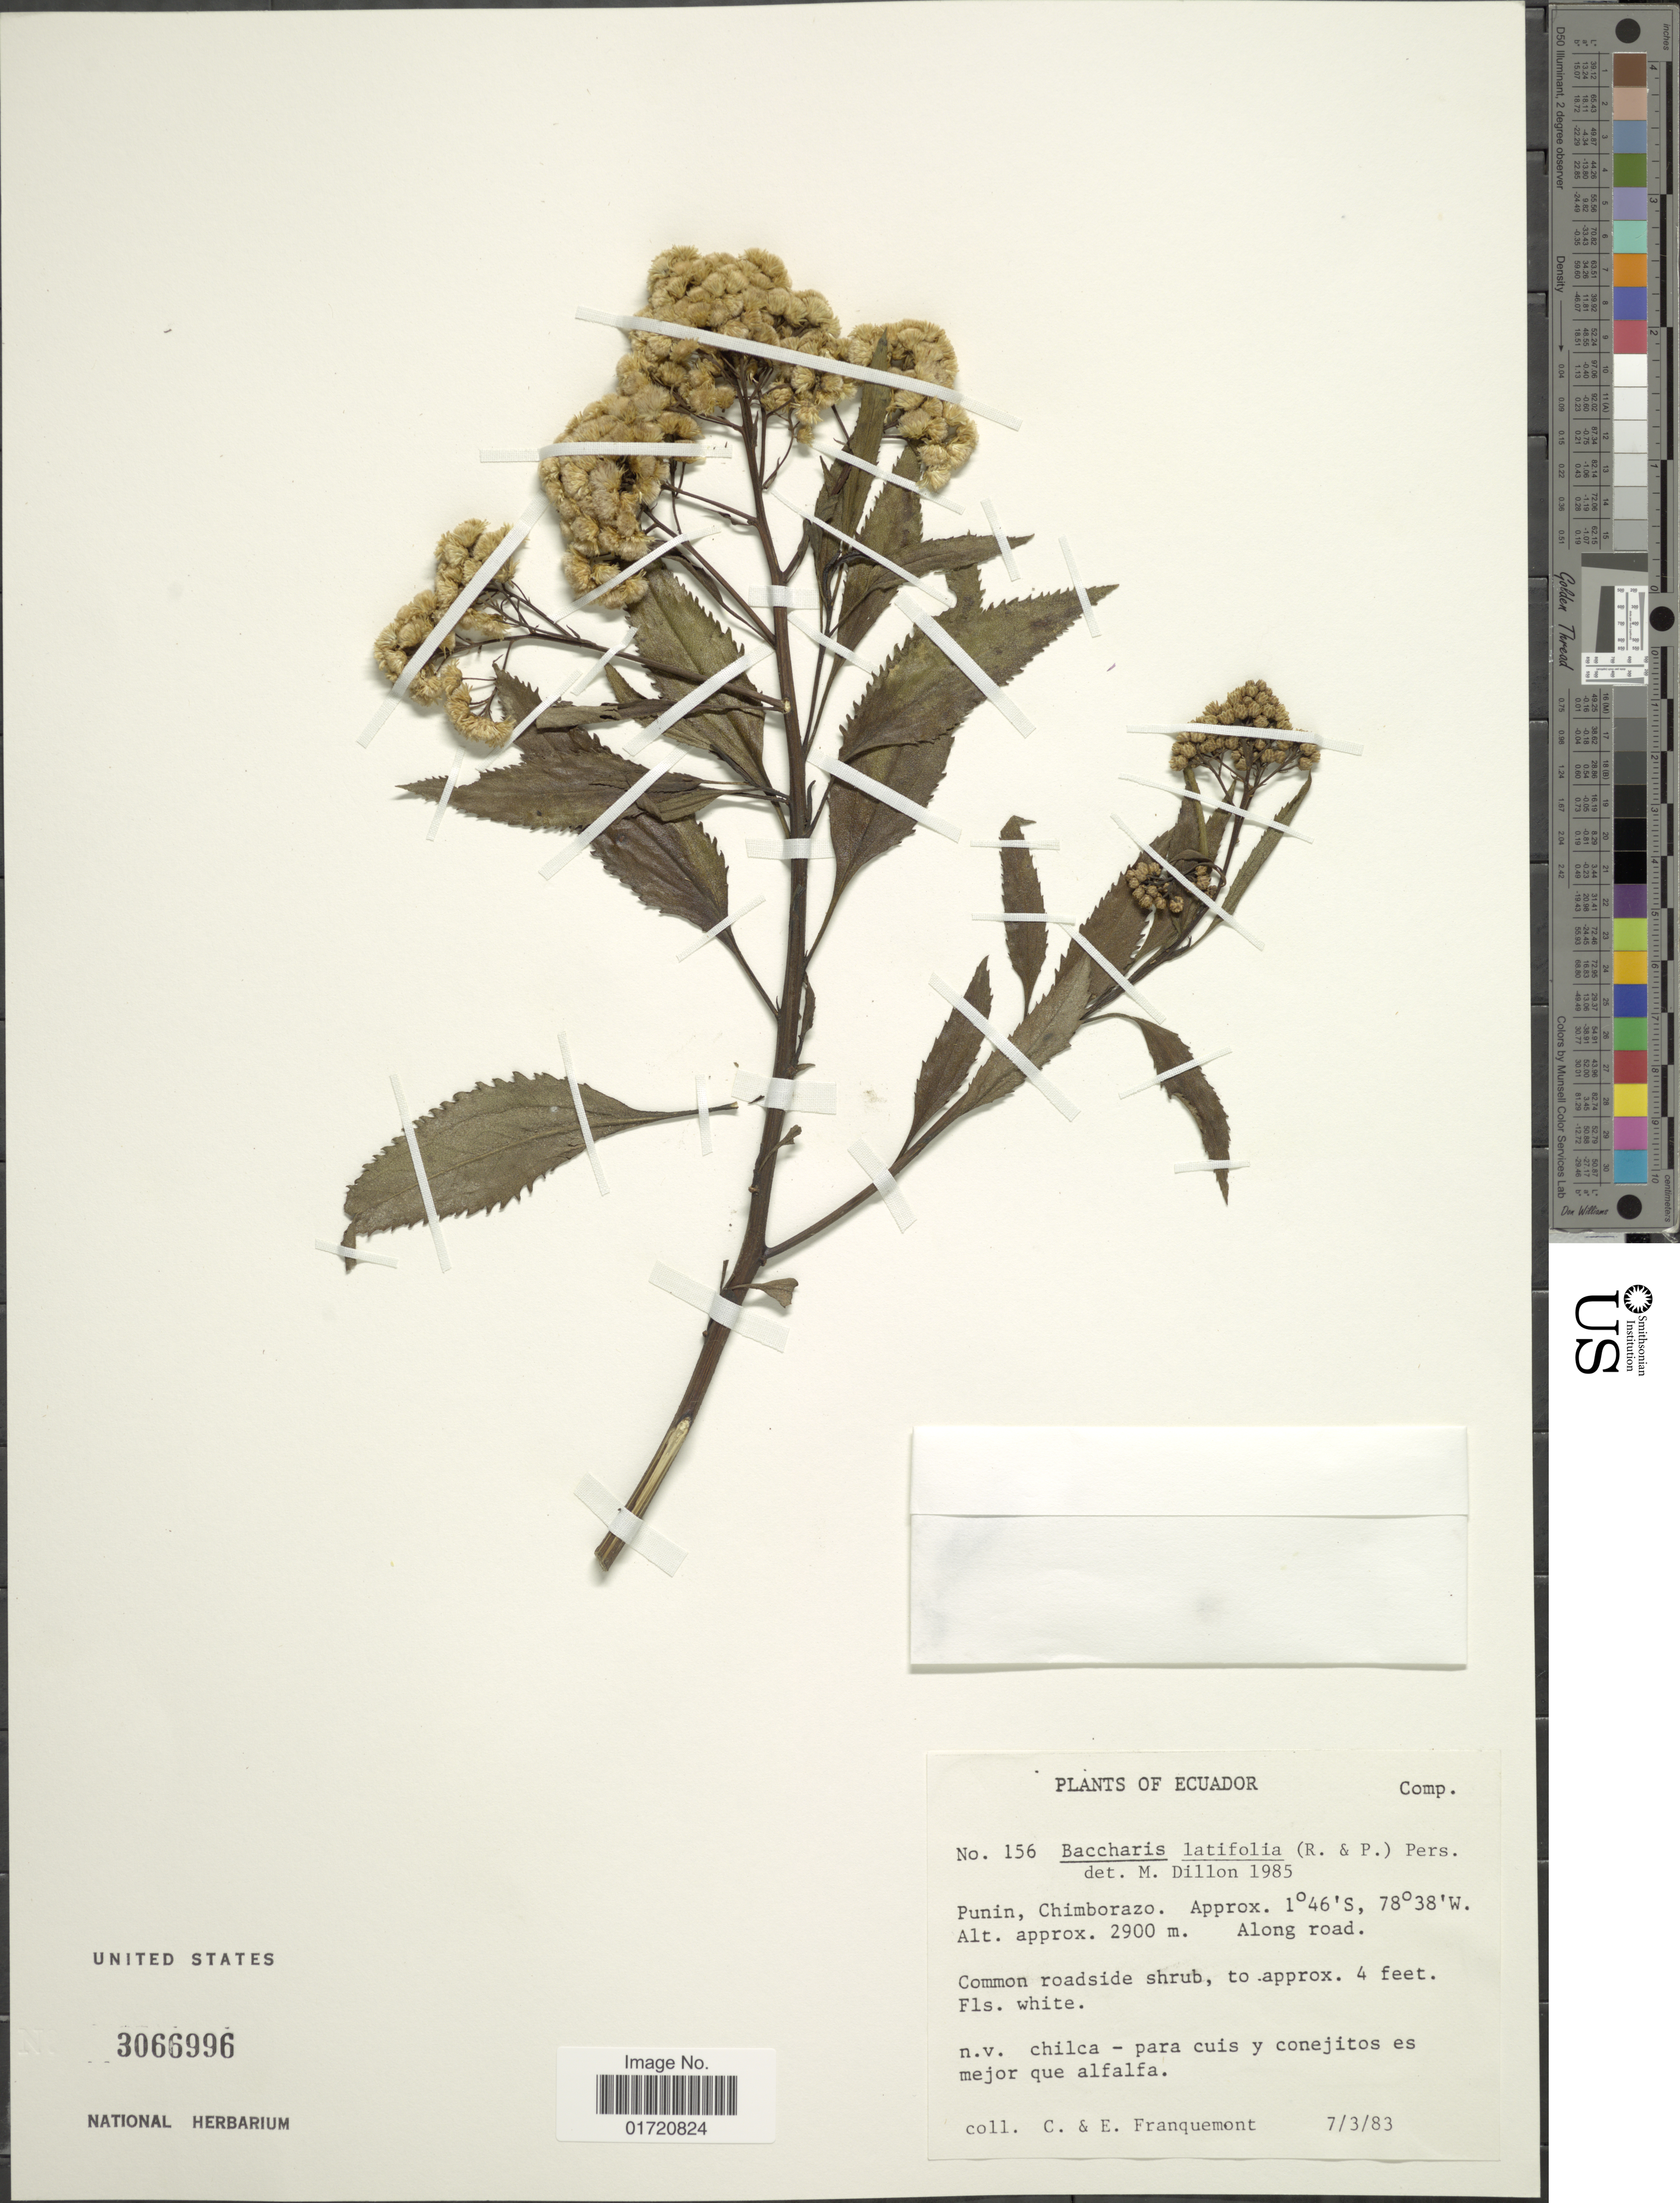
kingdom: Plantae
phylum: Tracheophyta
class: Magnoliopsida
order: Asterales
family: Asteraceae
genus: Baccharis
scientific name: Baccharis latifolia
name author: (Ruiz & Pav.) Pers.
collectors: C. Franquemont & E. Franquemont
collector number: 156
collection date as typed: Transcribed d/m/y: 7/3/83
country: Ecuador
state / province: Chimborazo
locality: Punin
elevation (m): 2900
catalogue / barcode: US 3066996